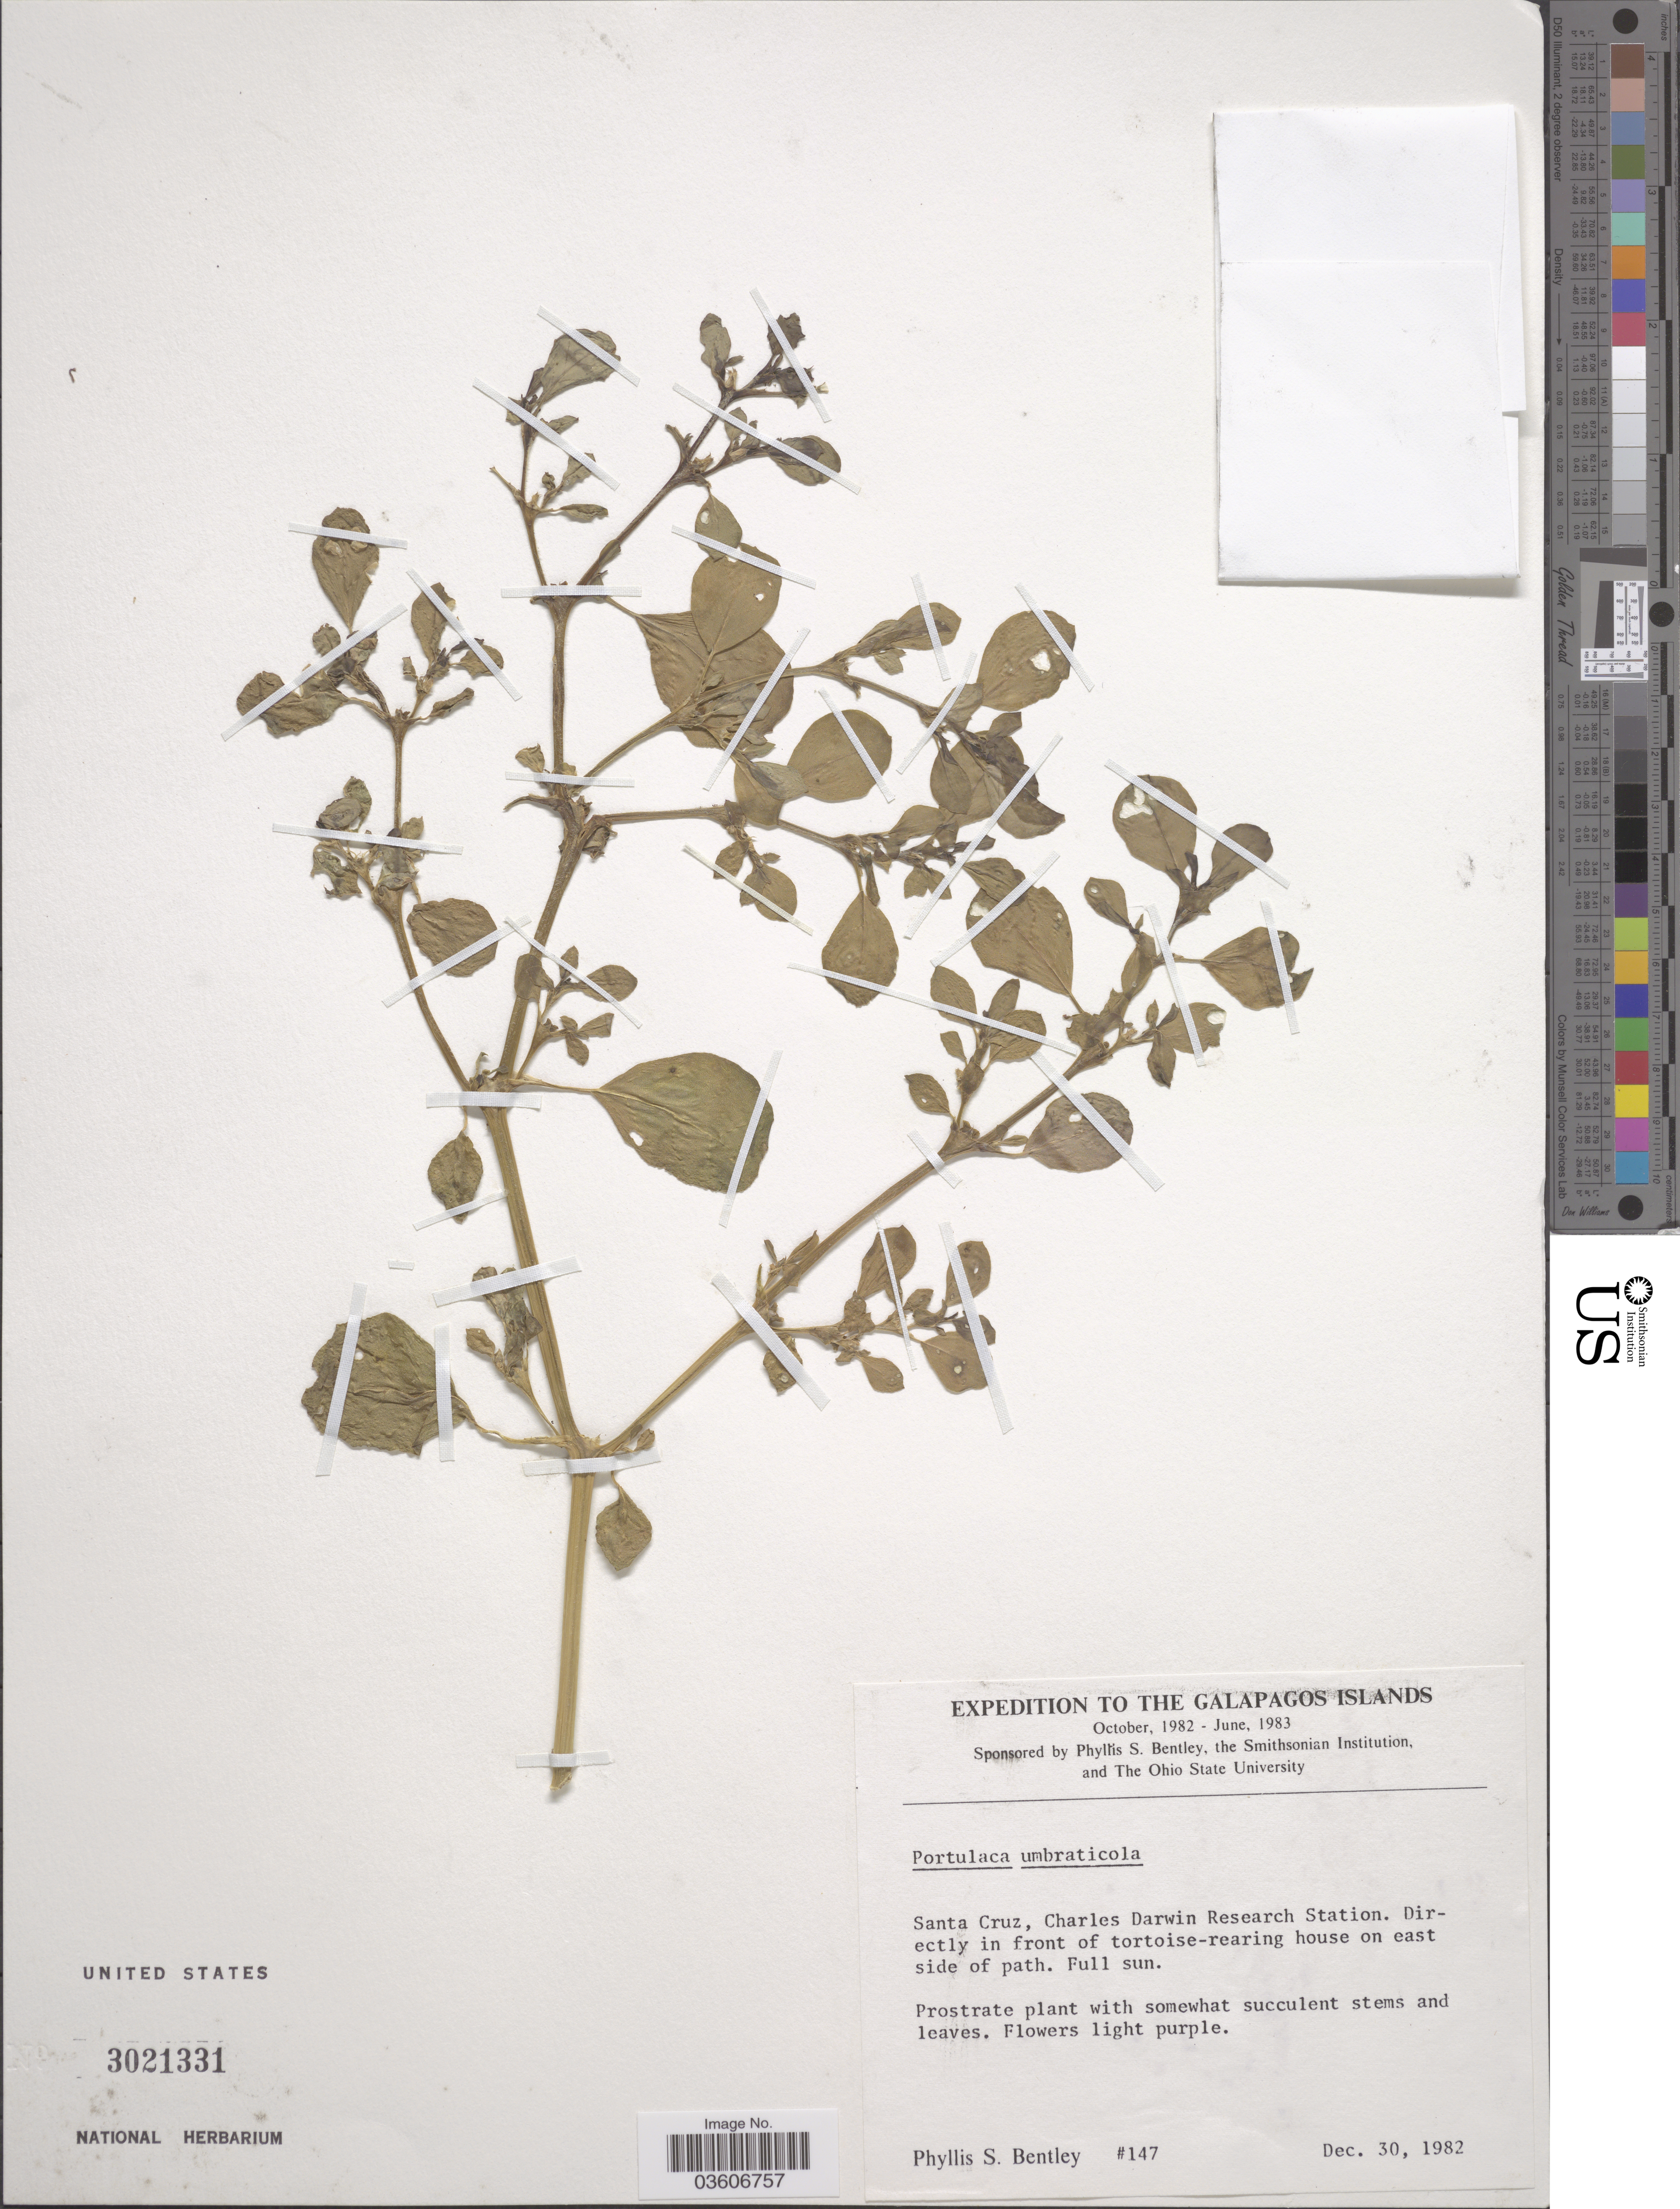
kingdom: Plantae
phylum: Tracheophyta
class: Magnoliopsida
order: Caryophyllales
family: Portulacaceae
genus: Portulaca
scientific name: Portulaca umbraticola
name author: Kunth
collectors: P. S. Bentley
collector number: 147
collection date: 1982-12-30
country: Ecuador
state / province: Colón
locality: The Galapagos Islands. Santa Cruz, Charles Darwin Research Station.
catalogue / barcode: US 3021331